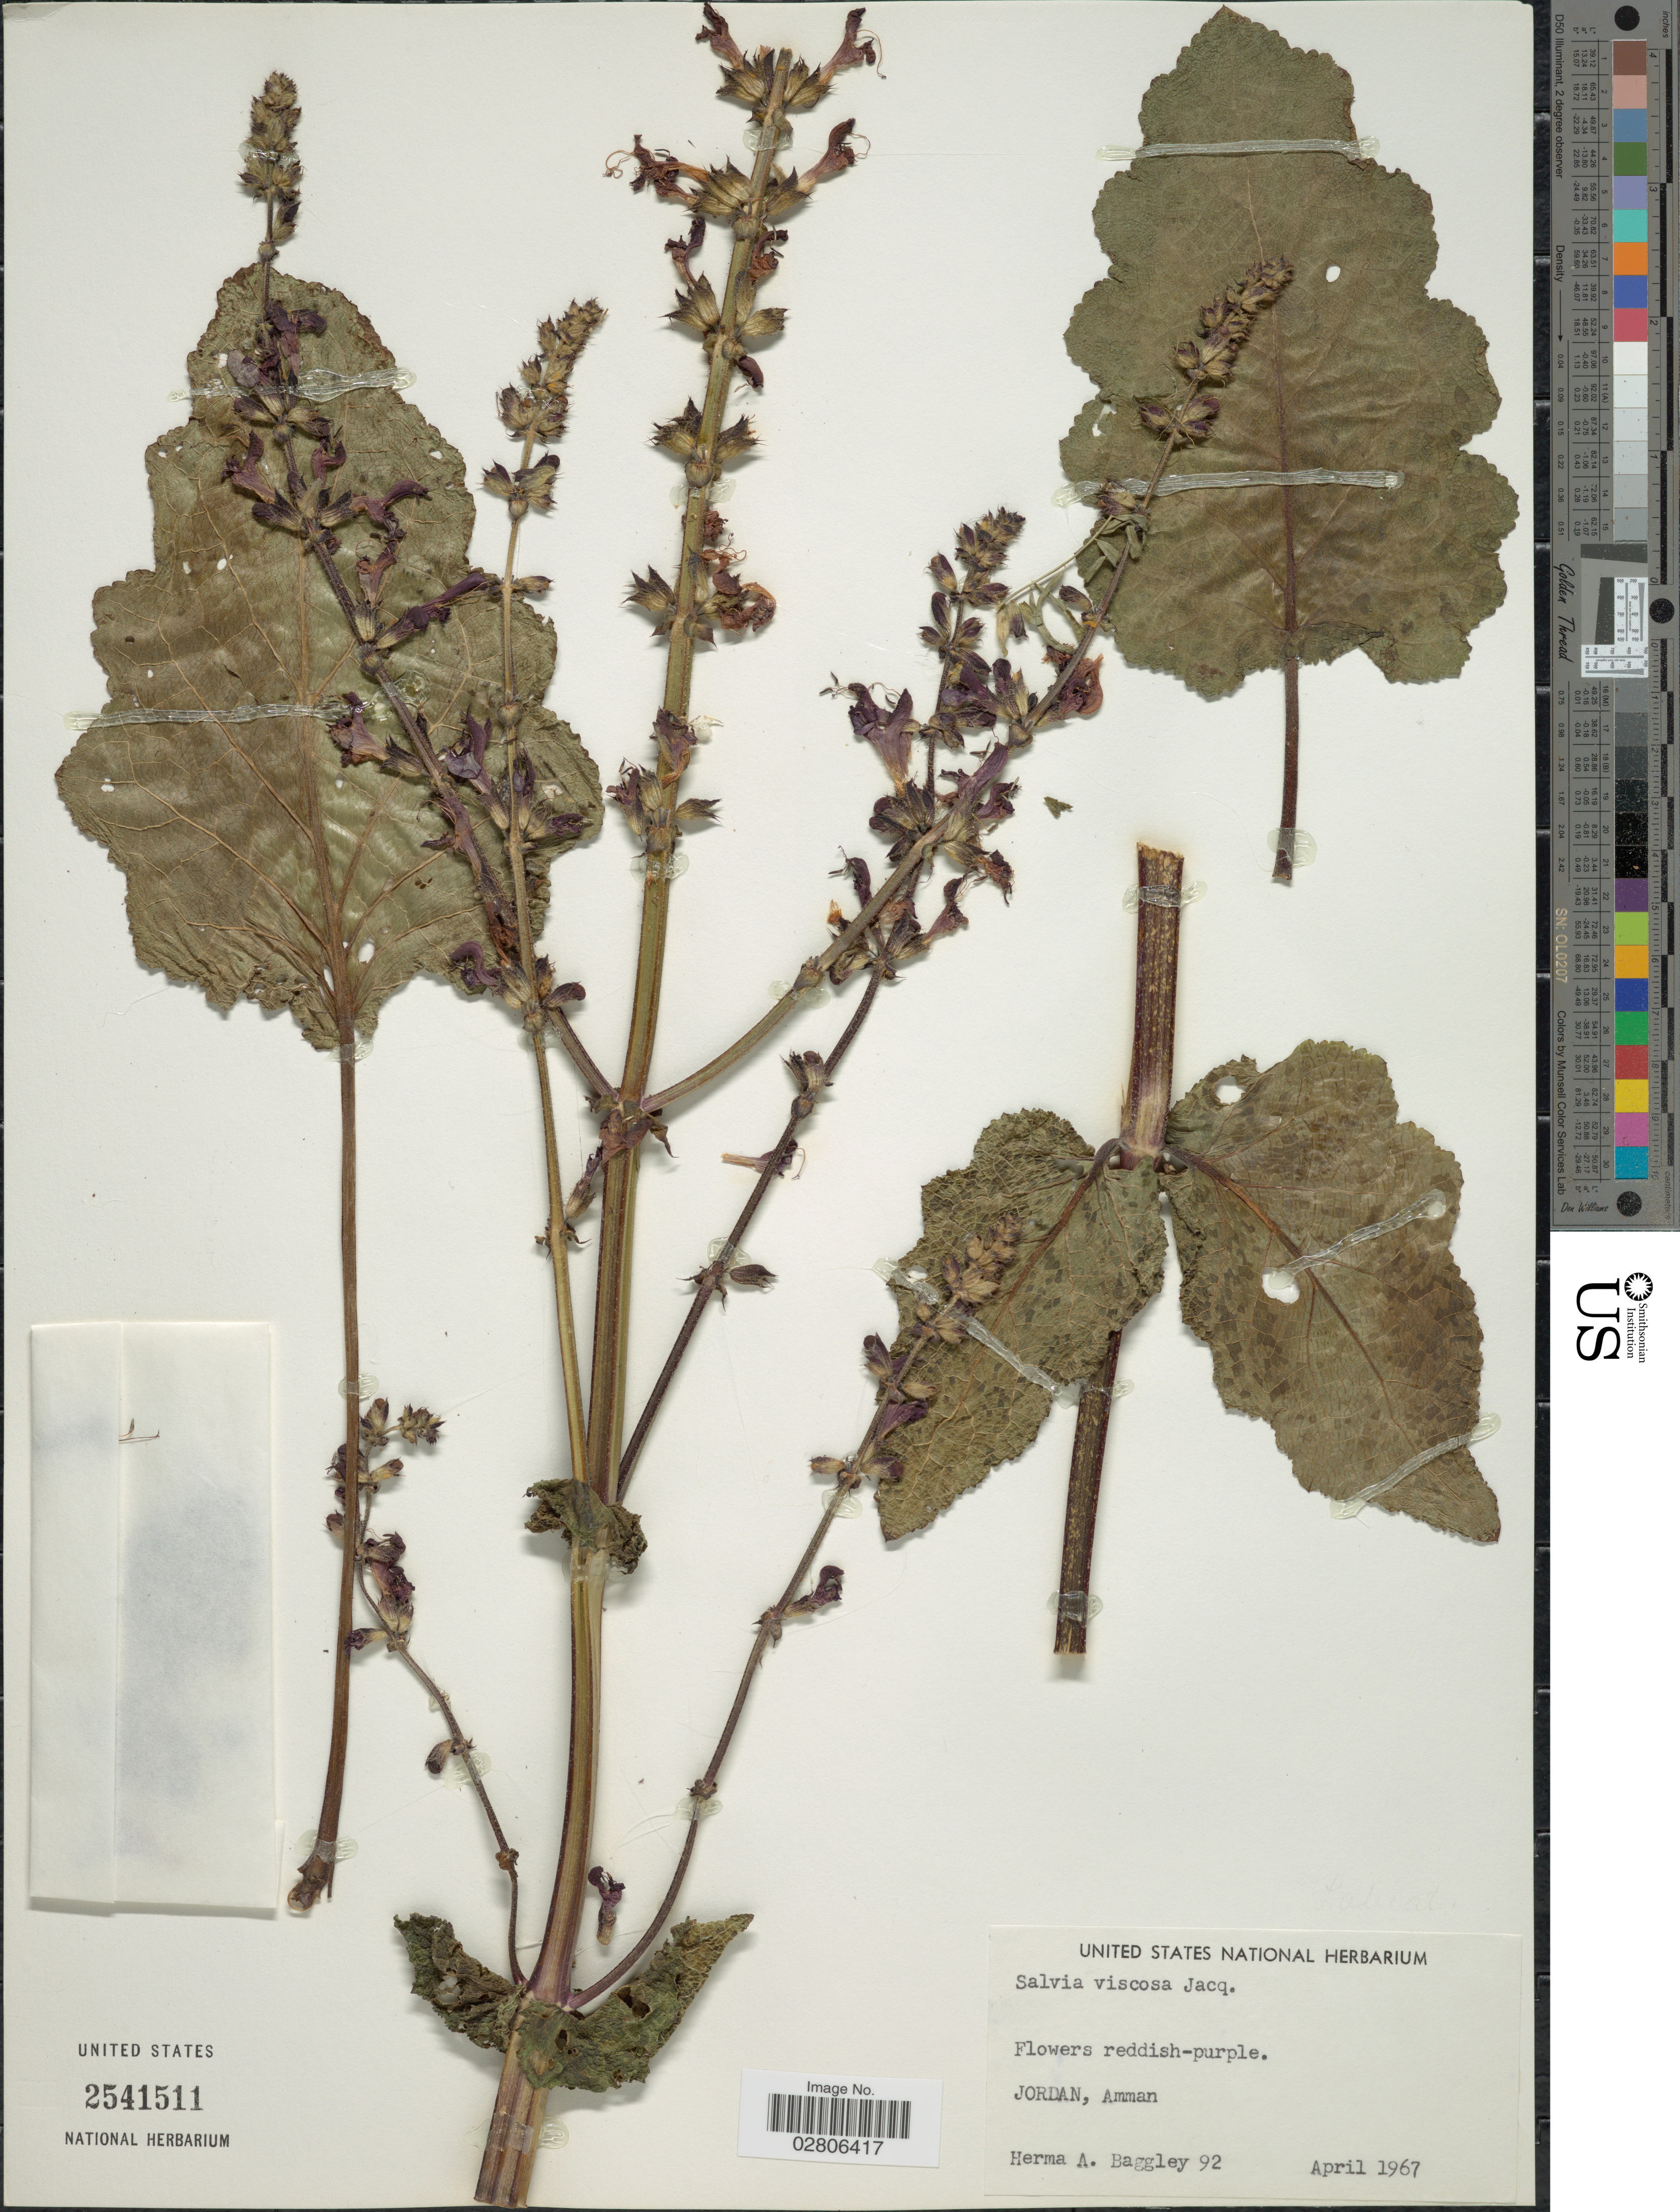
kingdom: Plantae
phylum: Tracheophyta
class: Magnoliopsida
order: Lamiales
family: Lamiaceae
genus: Salvia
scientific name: Salvia viscosa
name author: Jacq.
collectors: H. Baggley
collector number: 92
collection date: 1967-04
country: Jordan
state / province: Amman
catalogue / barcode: US 2541511